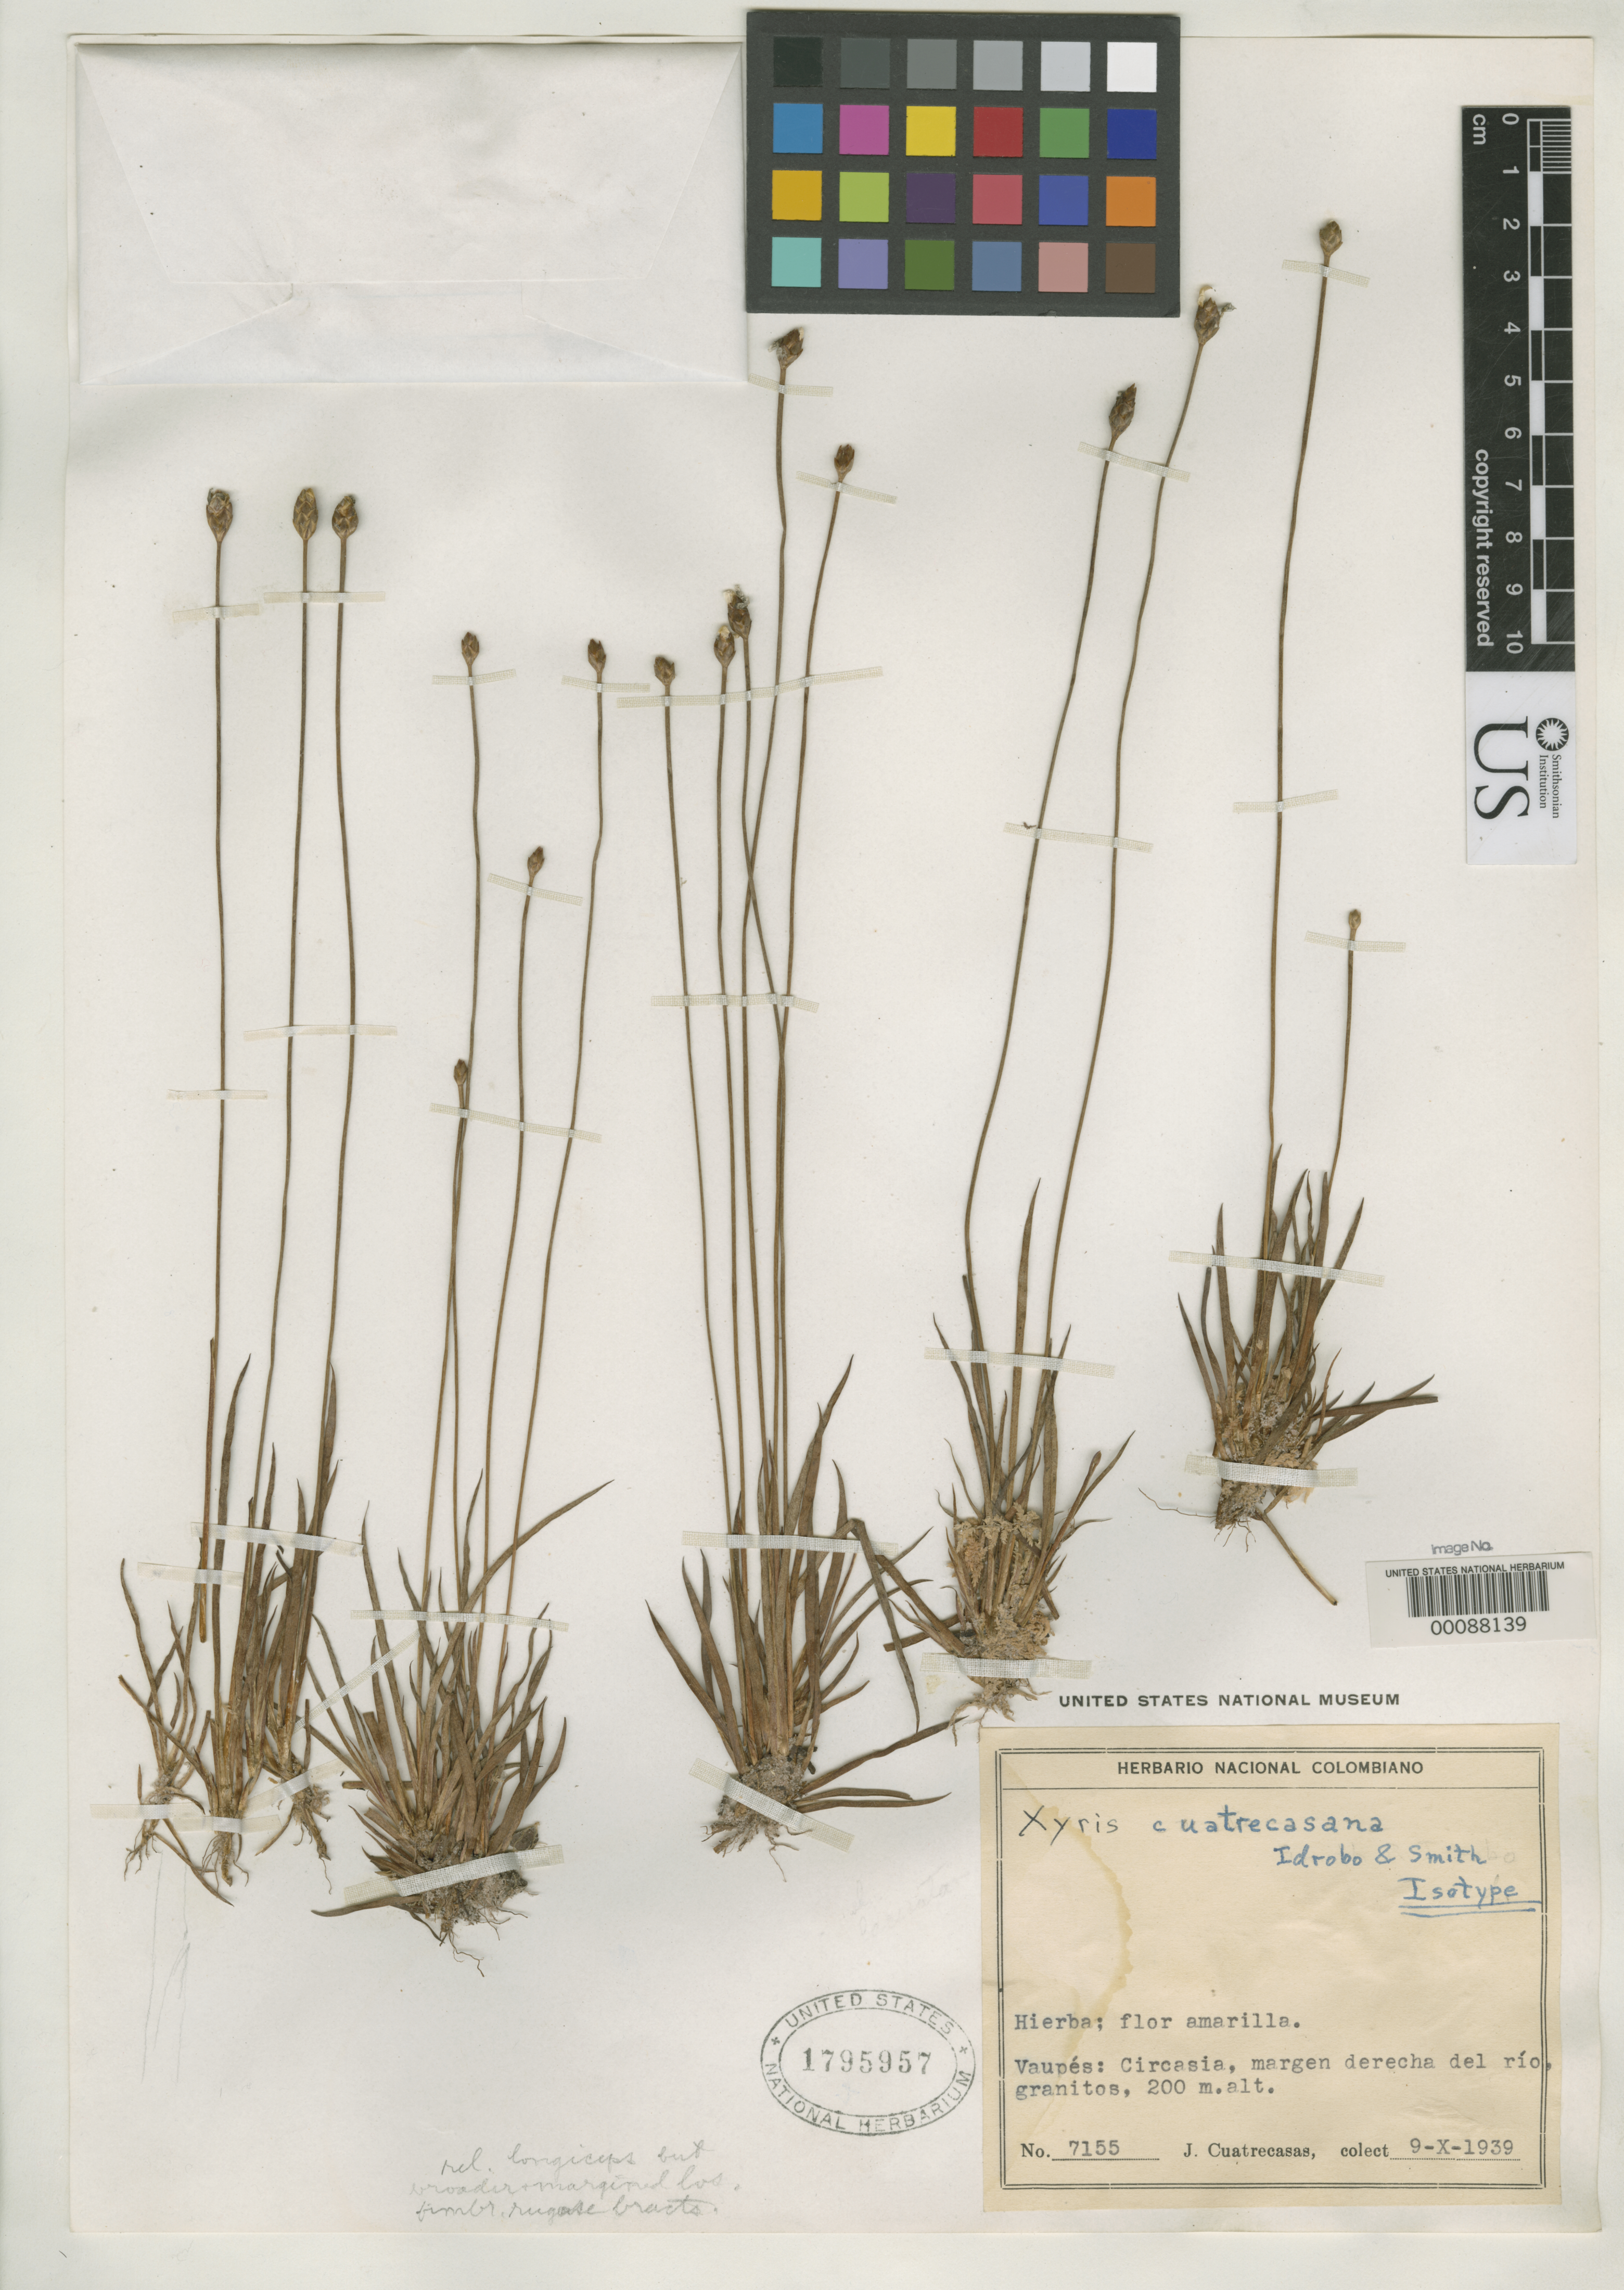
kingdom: Plantae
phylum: Tracheophyta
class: Liliopsida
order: Poales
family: Xyridaceae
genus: Xyris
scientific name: Xyris cuatrecasana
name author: Idrobo & L.B. Sm. in Idrobo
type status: Isotype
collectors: J. Cuatrecasas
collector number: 7155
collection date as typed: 09 Oct 1939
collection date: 1939-10-09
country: Colombia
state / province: Vaupés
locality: Circasia.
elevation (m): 200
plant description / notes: Originally published as "cuatrecasana". Correctable to "cuatrecasasiana". See ICN Art. 60.7 ("omission of the final vowel or consonant") and 60.12 fide IPNI, 2018.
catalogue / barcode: US 1795957